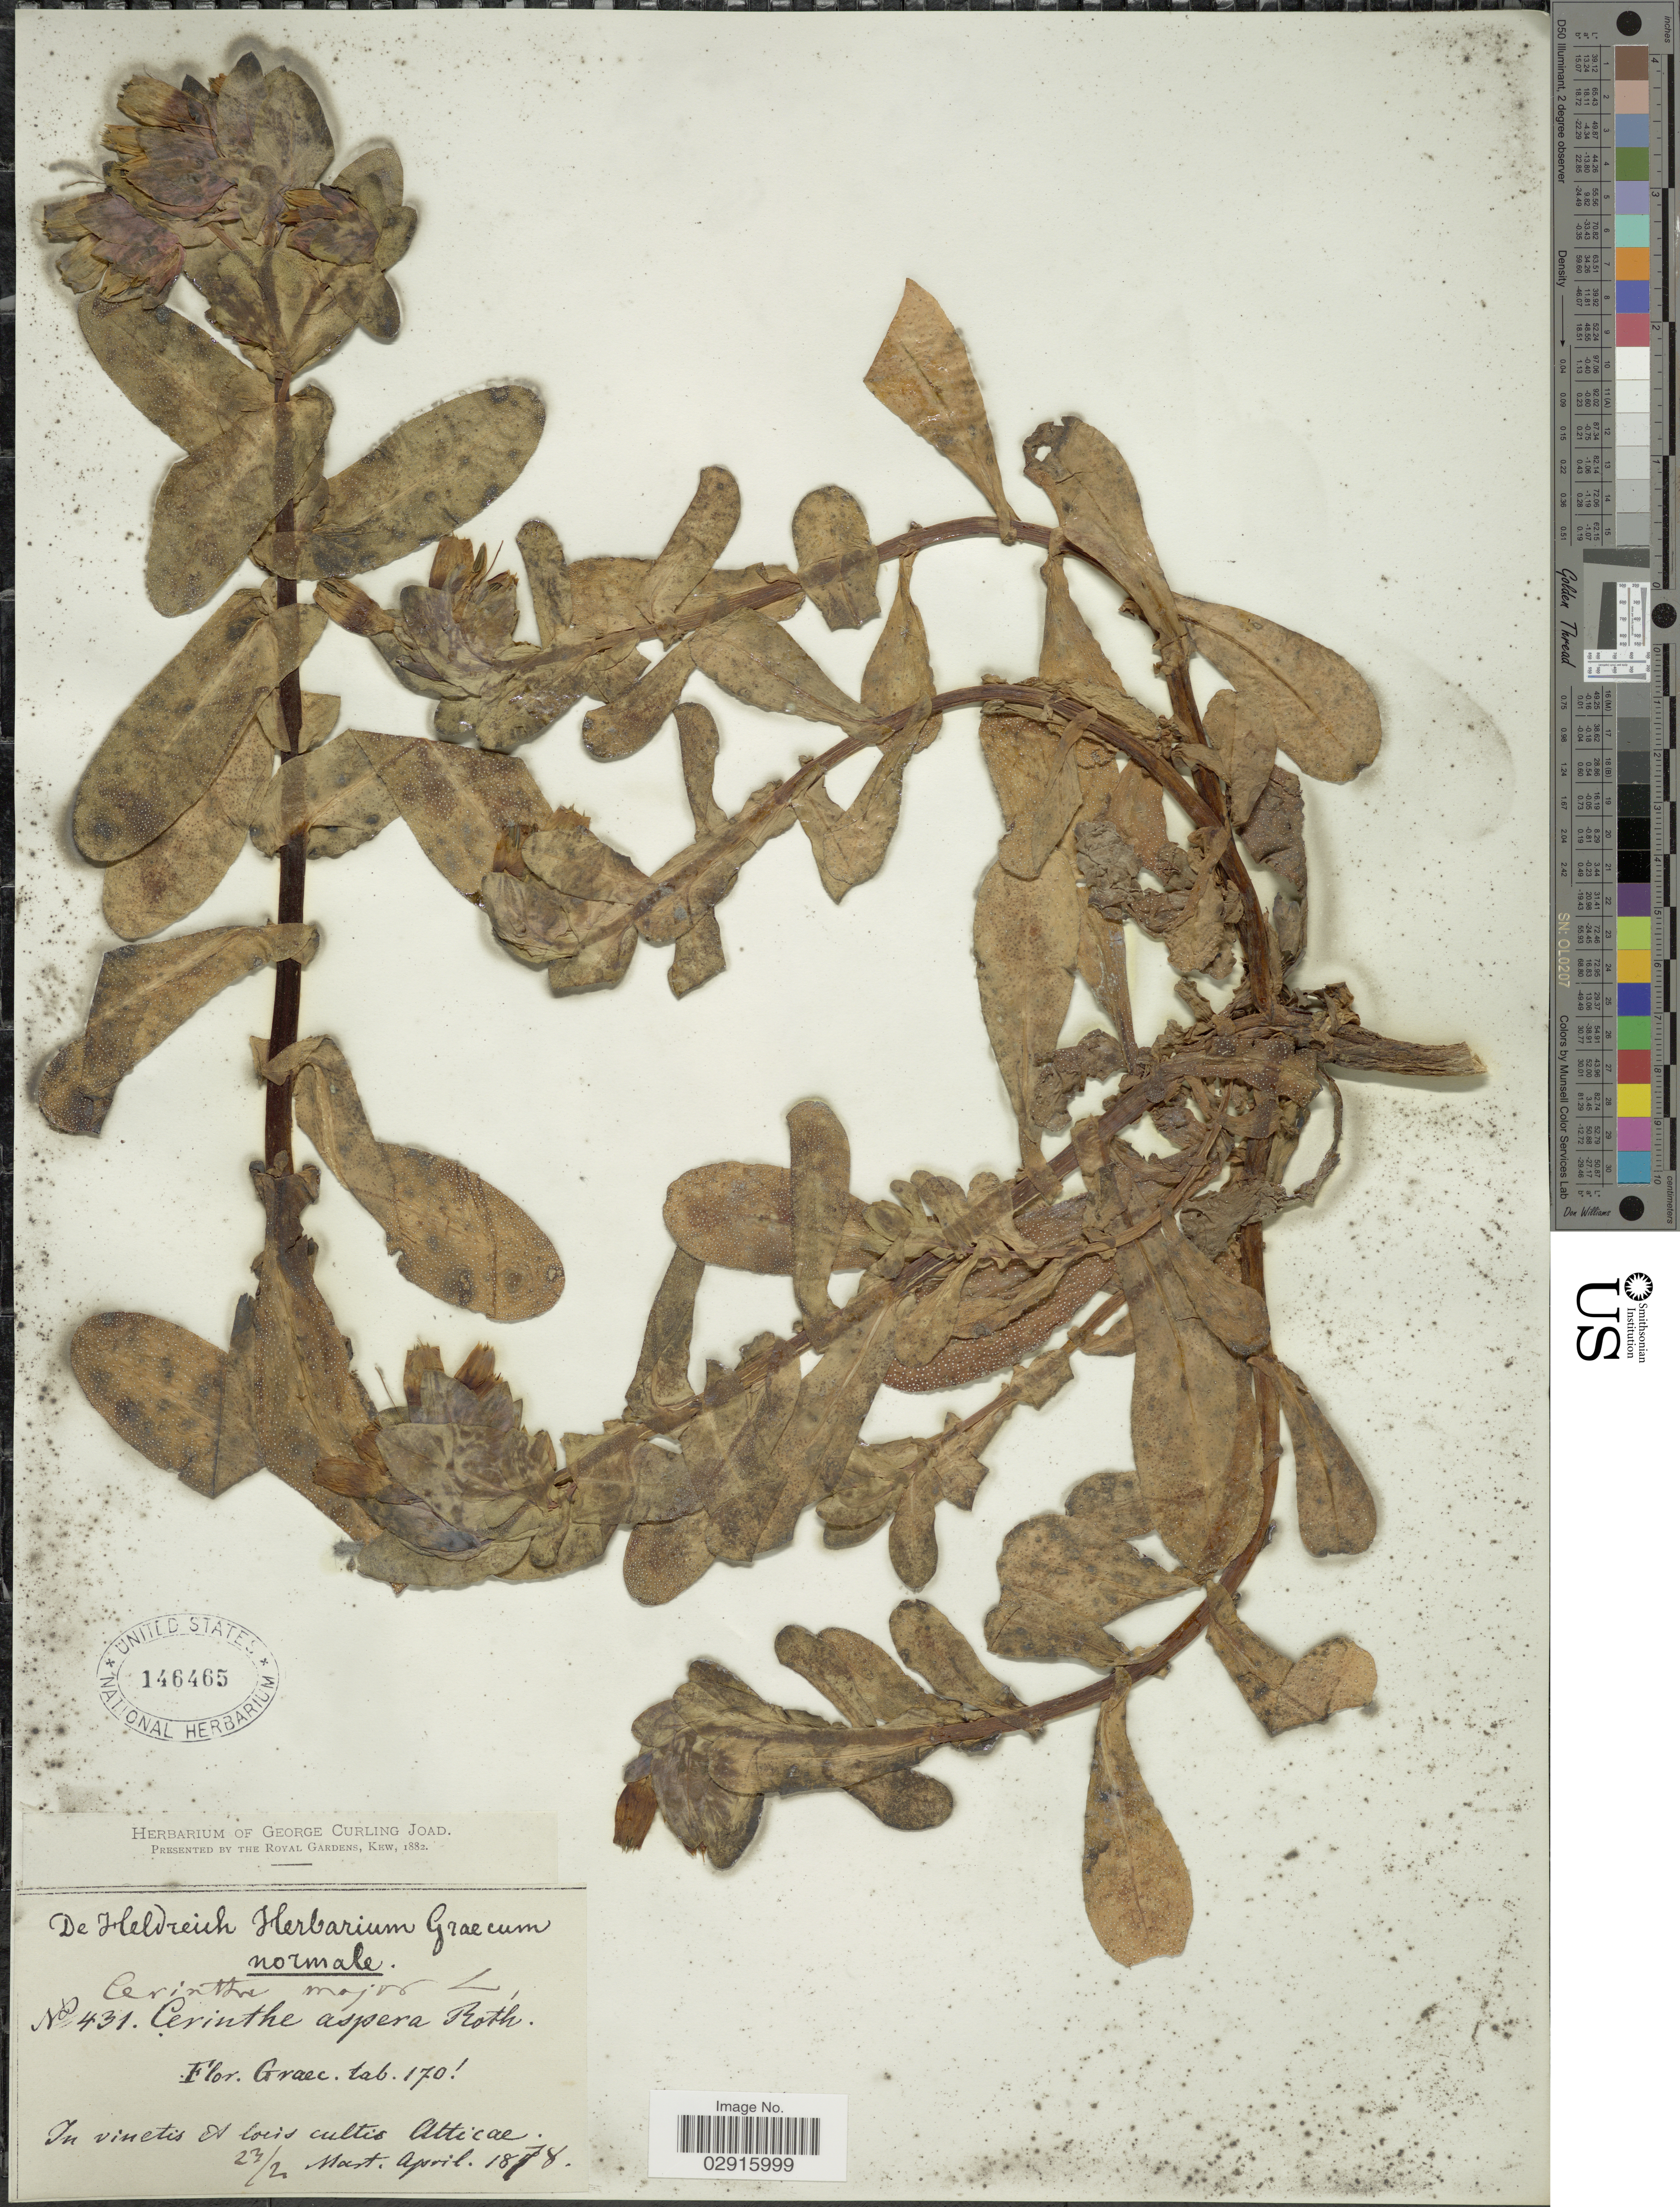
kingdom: Plantae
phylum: Tracheophyta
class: Magnoliopsida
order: Boraginales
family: Boraginaceae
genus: Cerinthe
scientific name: Cerinthe major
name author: L.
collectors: ex herb. George Curling Joad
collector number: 431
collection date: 1878-02-23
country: Greece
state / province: Attica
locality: In vinetis et locis cultis Atticae.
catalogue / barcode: US 146465